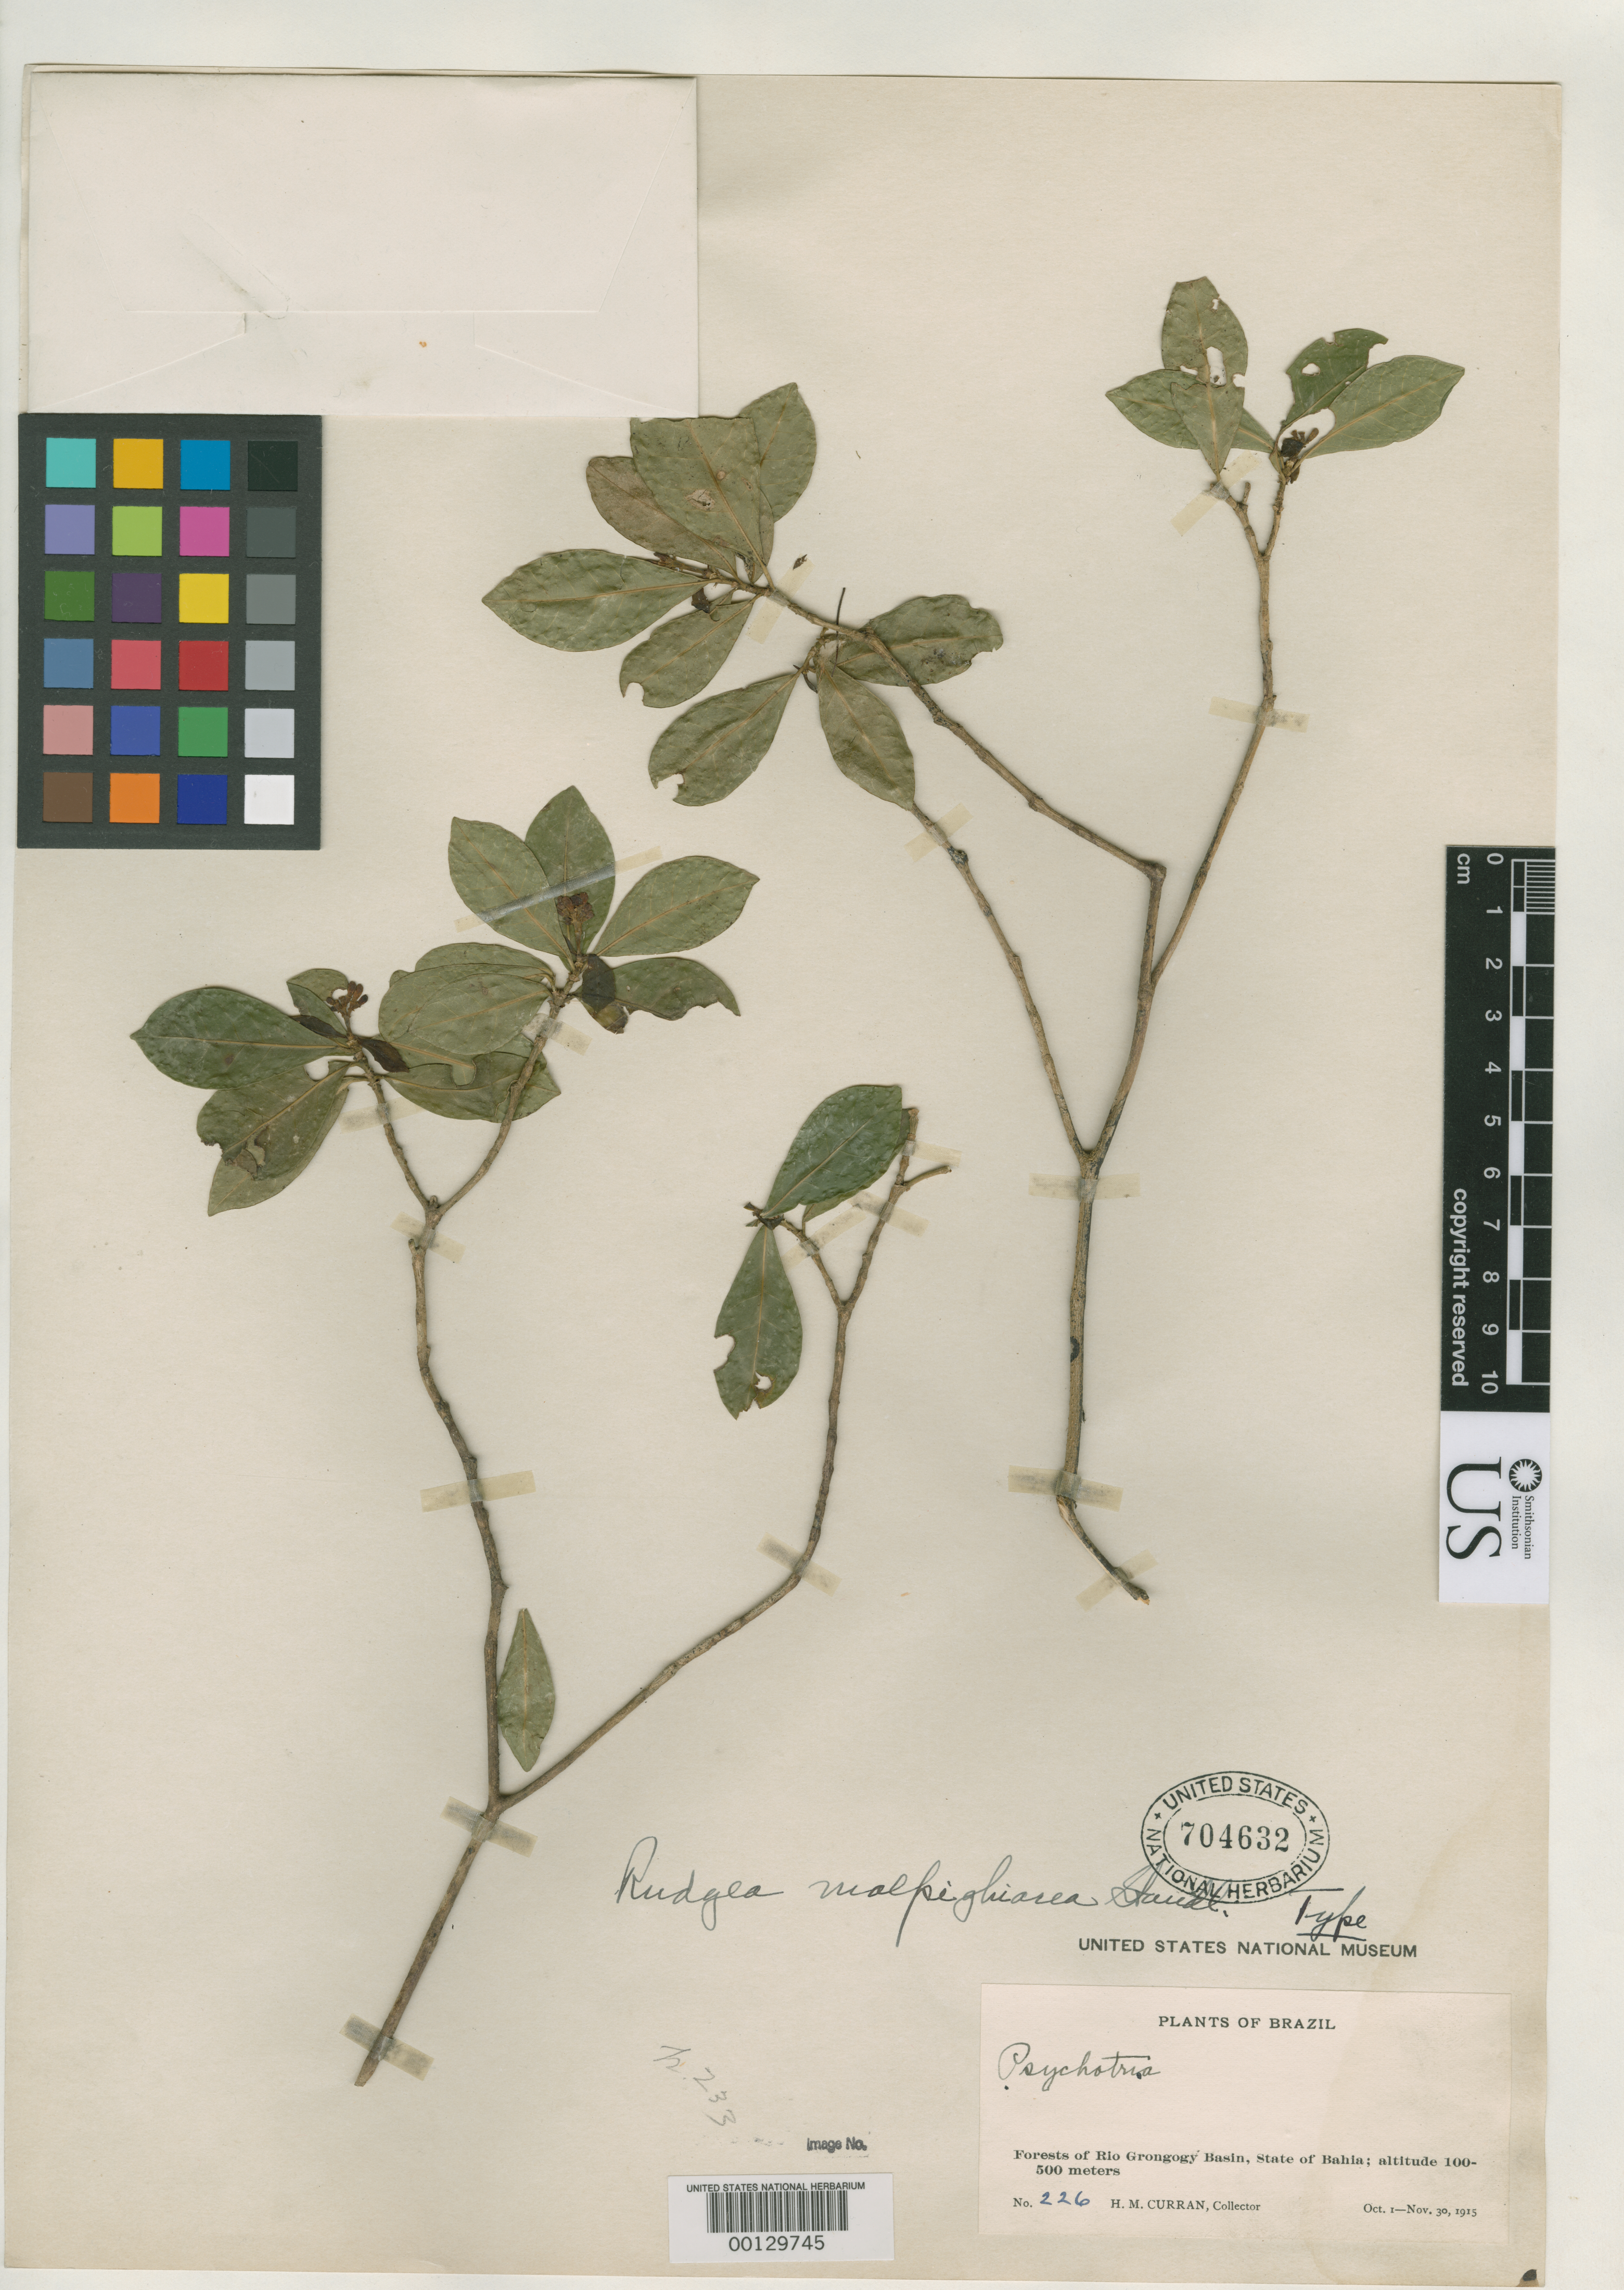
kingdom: Plantae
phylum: Tracheophyta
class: Magnoliopsida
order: Gentianales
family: Rubiaceae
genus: Rudgea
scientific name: Rudgea malpighiacea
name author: Standl.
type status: Holotype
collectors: H. M. Curran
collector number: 226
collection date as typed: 01 Oct 1915 to 30 Nov 1915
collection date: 1915-10-01/1915-11-30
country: Brazil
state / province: Bahia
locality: Rio Grongogy Basin.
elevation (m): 100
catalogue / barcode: US 704632